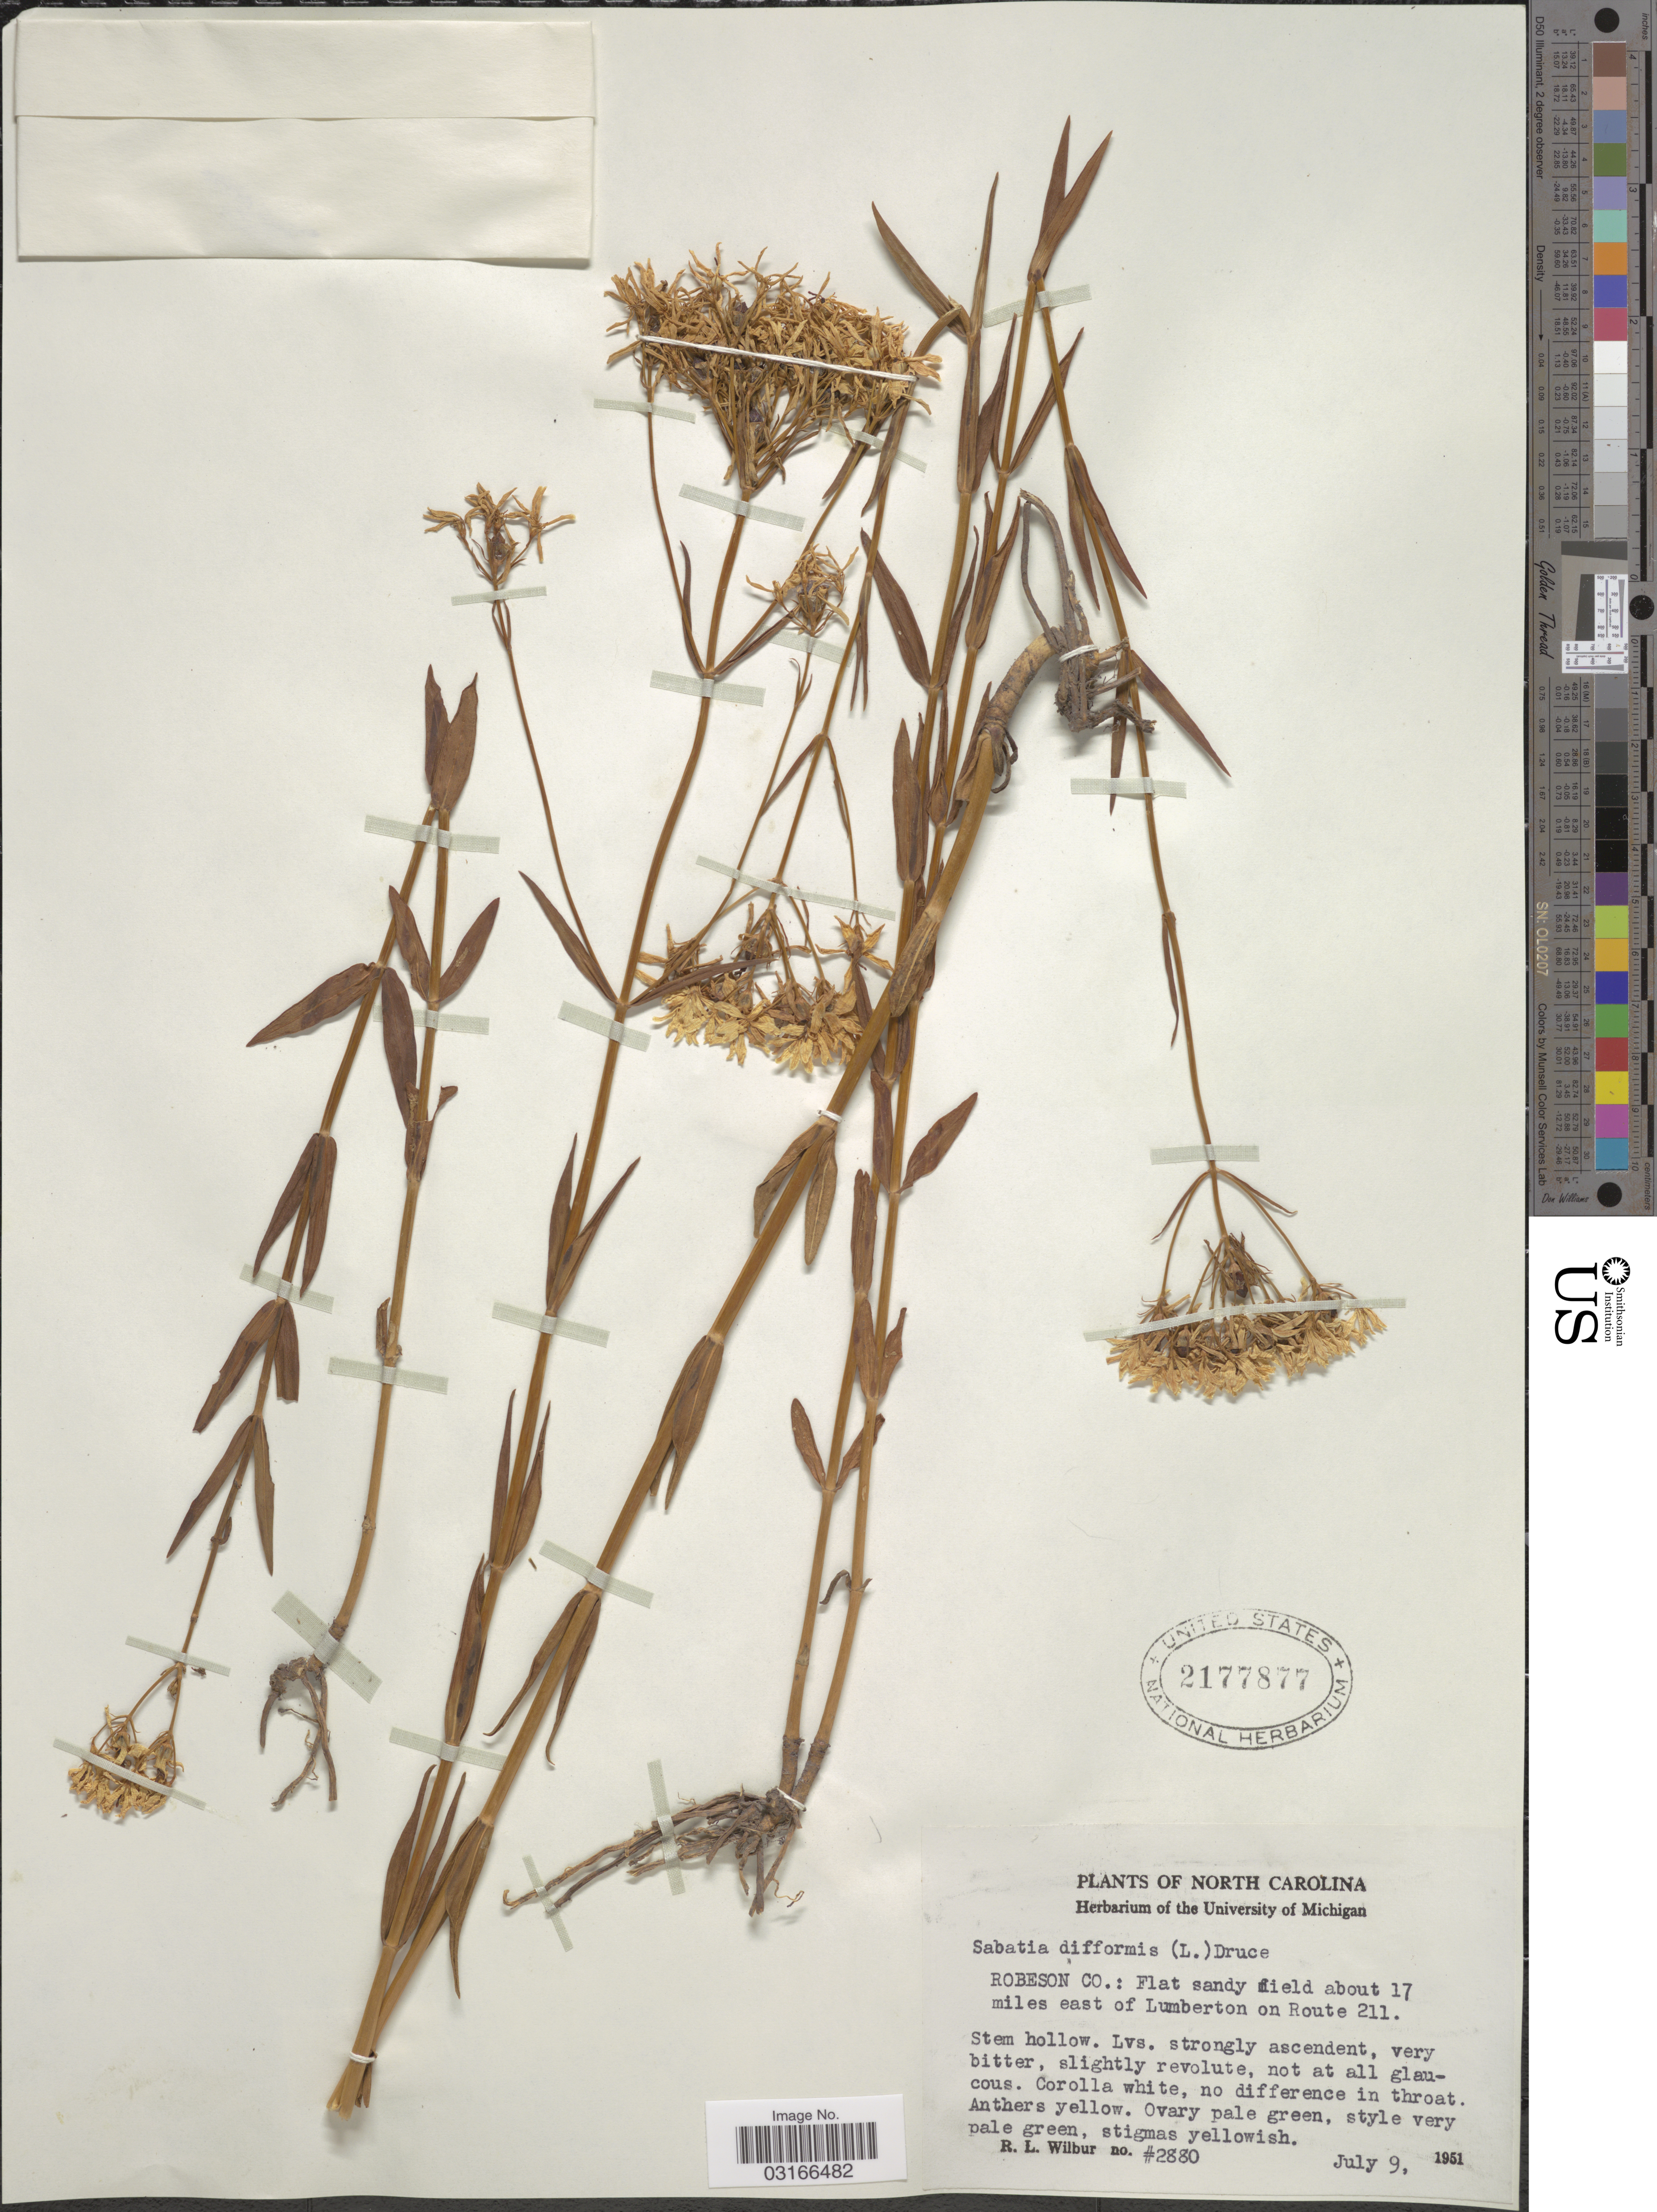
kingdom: Plantae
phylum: Tracheophyta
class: Magnoliopsida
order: Gentianales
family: Gentianaceae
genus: Sabatia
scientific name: Sabatia difformis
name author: (L.) Druce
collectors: R. L. Wilbur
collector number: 2880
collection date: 1951-07-09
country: United States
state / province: North Carolina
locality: Robeson Co.: Flat sandy field about 17 miles east of Lumberton on Route 211.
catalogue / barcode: US 2177877